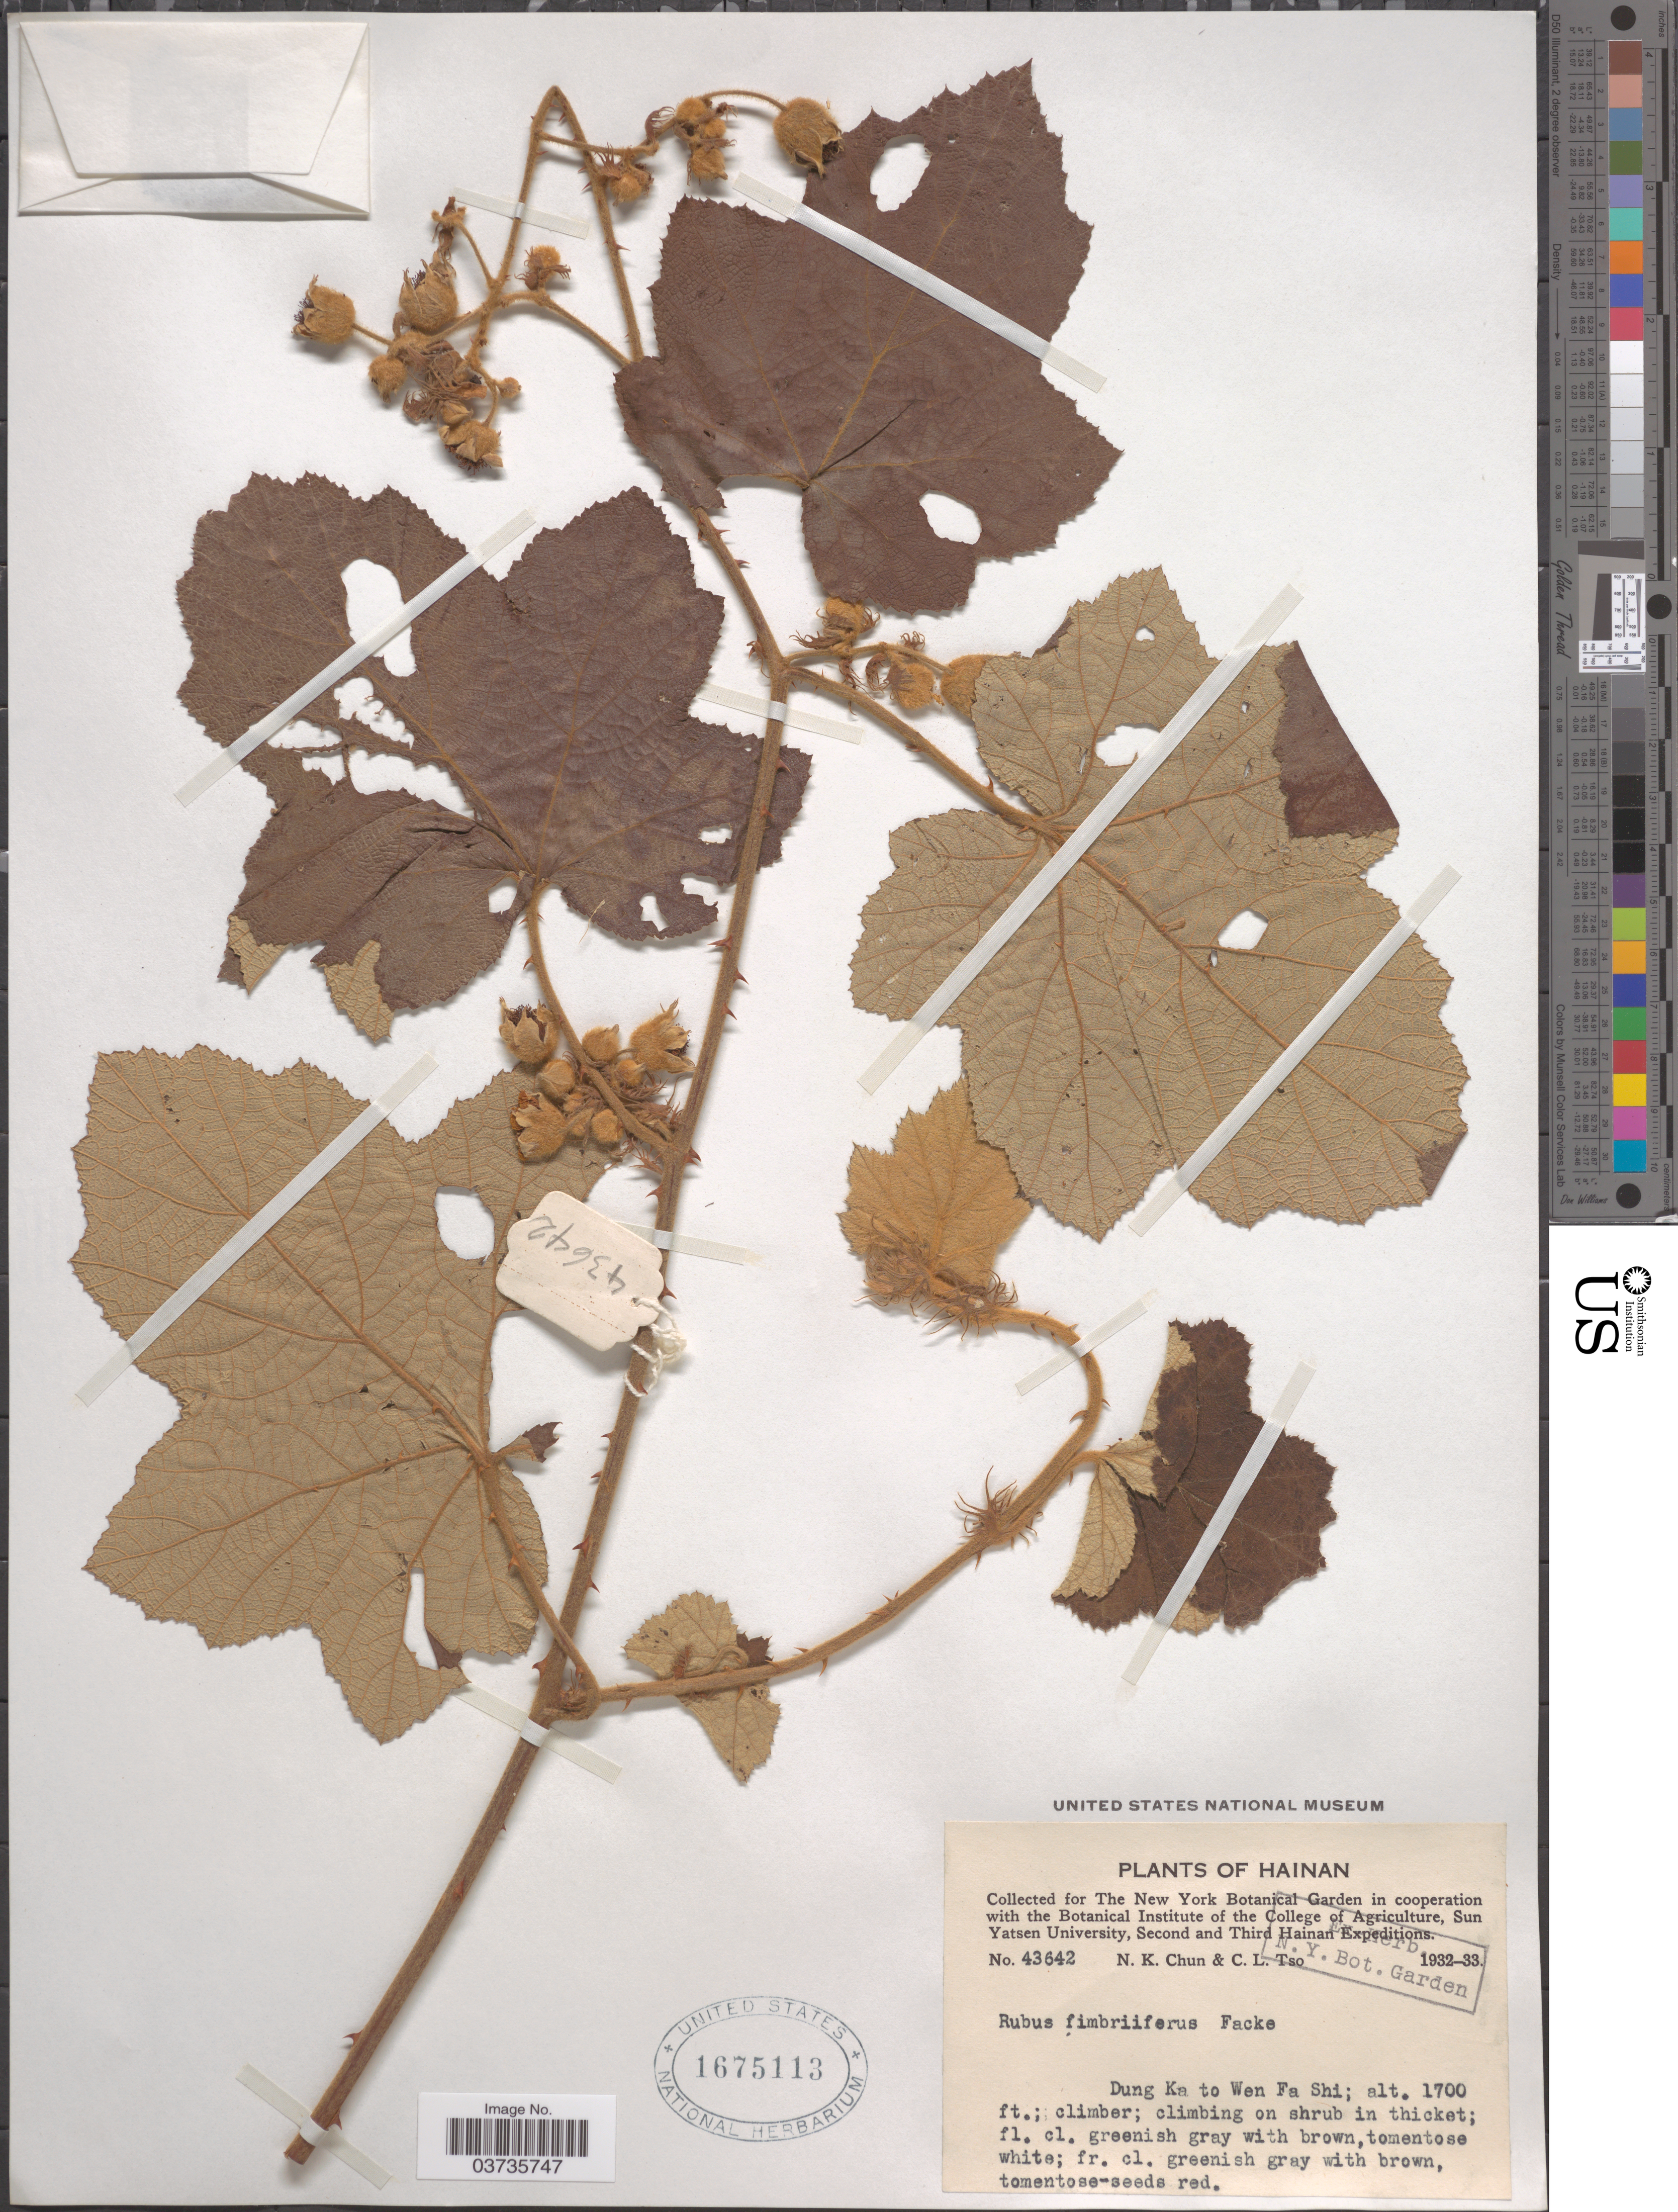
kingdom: Plantae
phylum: Tracheophyta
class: Magnoliopsida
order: Rosales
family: Rosaceae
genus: Rubus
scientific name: Rubus fimbriiferus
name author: Focke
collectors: N. K. Chun & C. Tso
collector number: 43642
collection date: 1932/1933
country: China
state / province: Hainan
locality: Dung Ka to Wen Fa Shi.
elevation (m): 518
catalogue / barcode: US 1675113